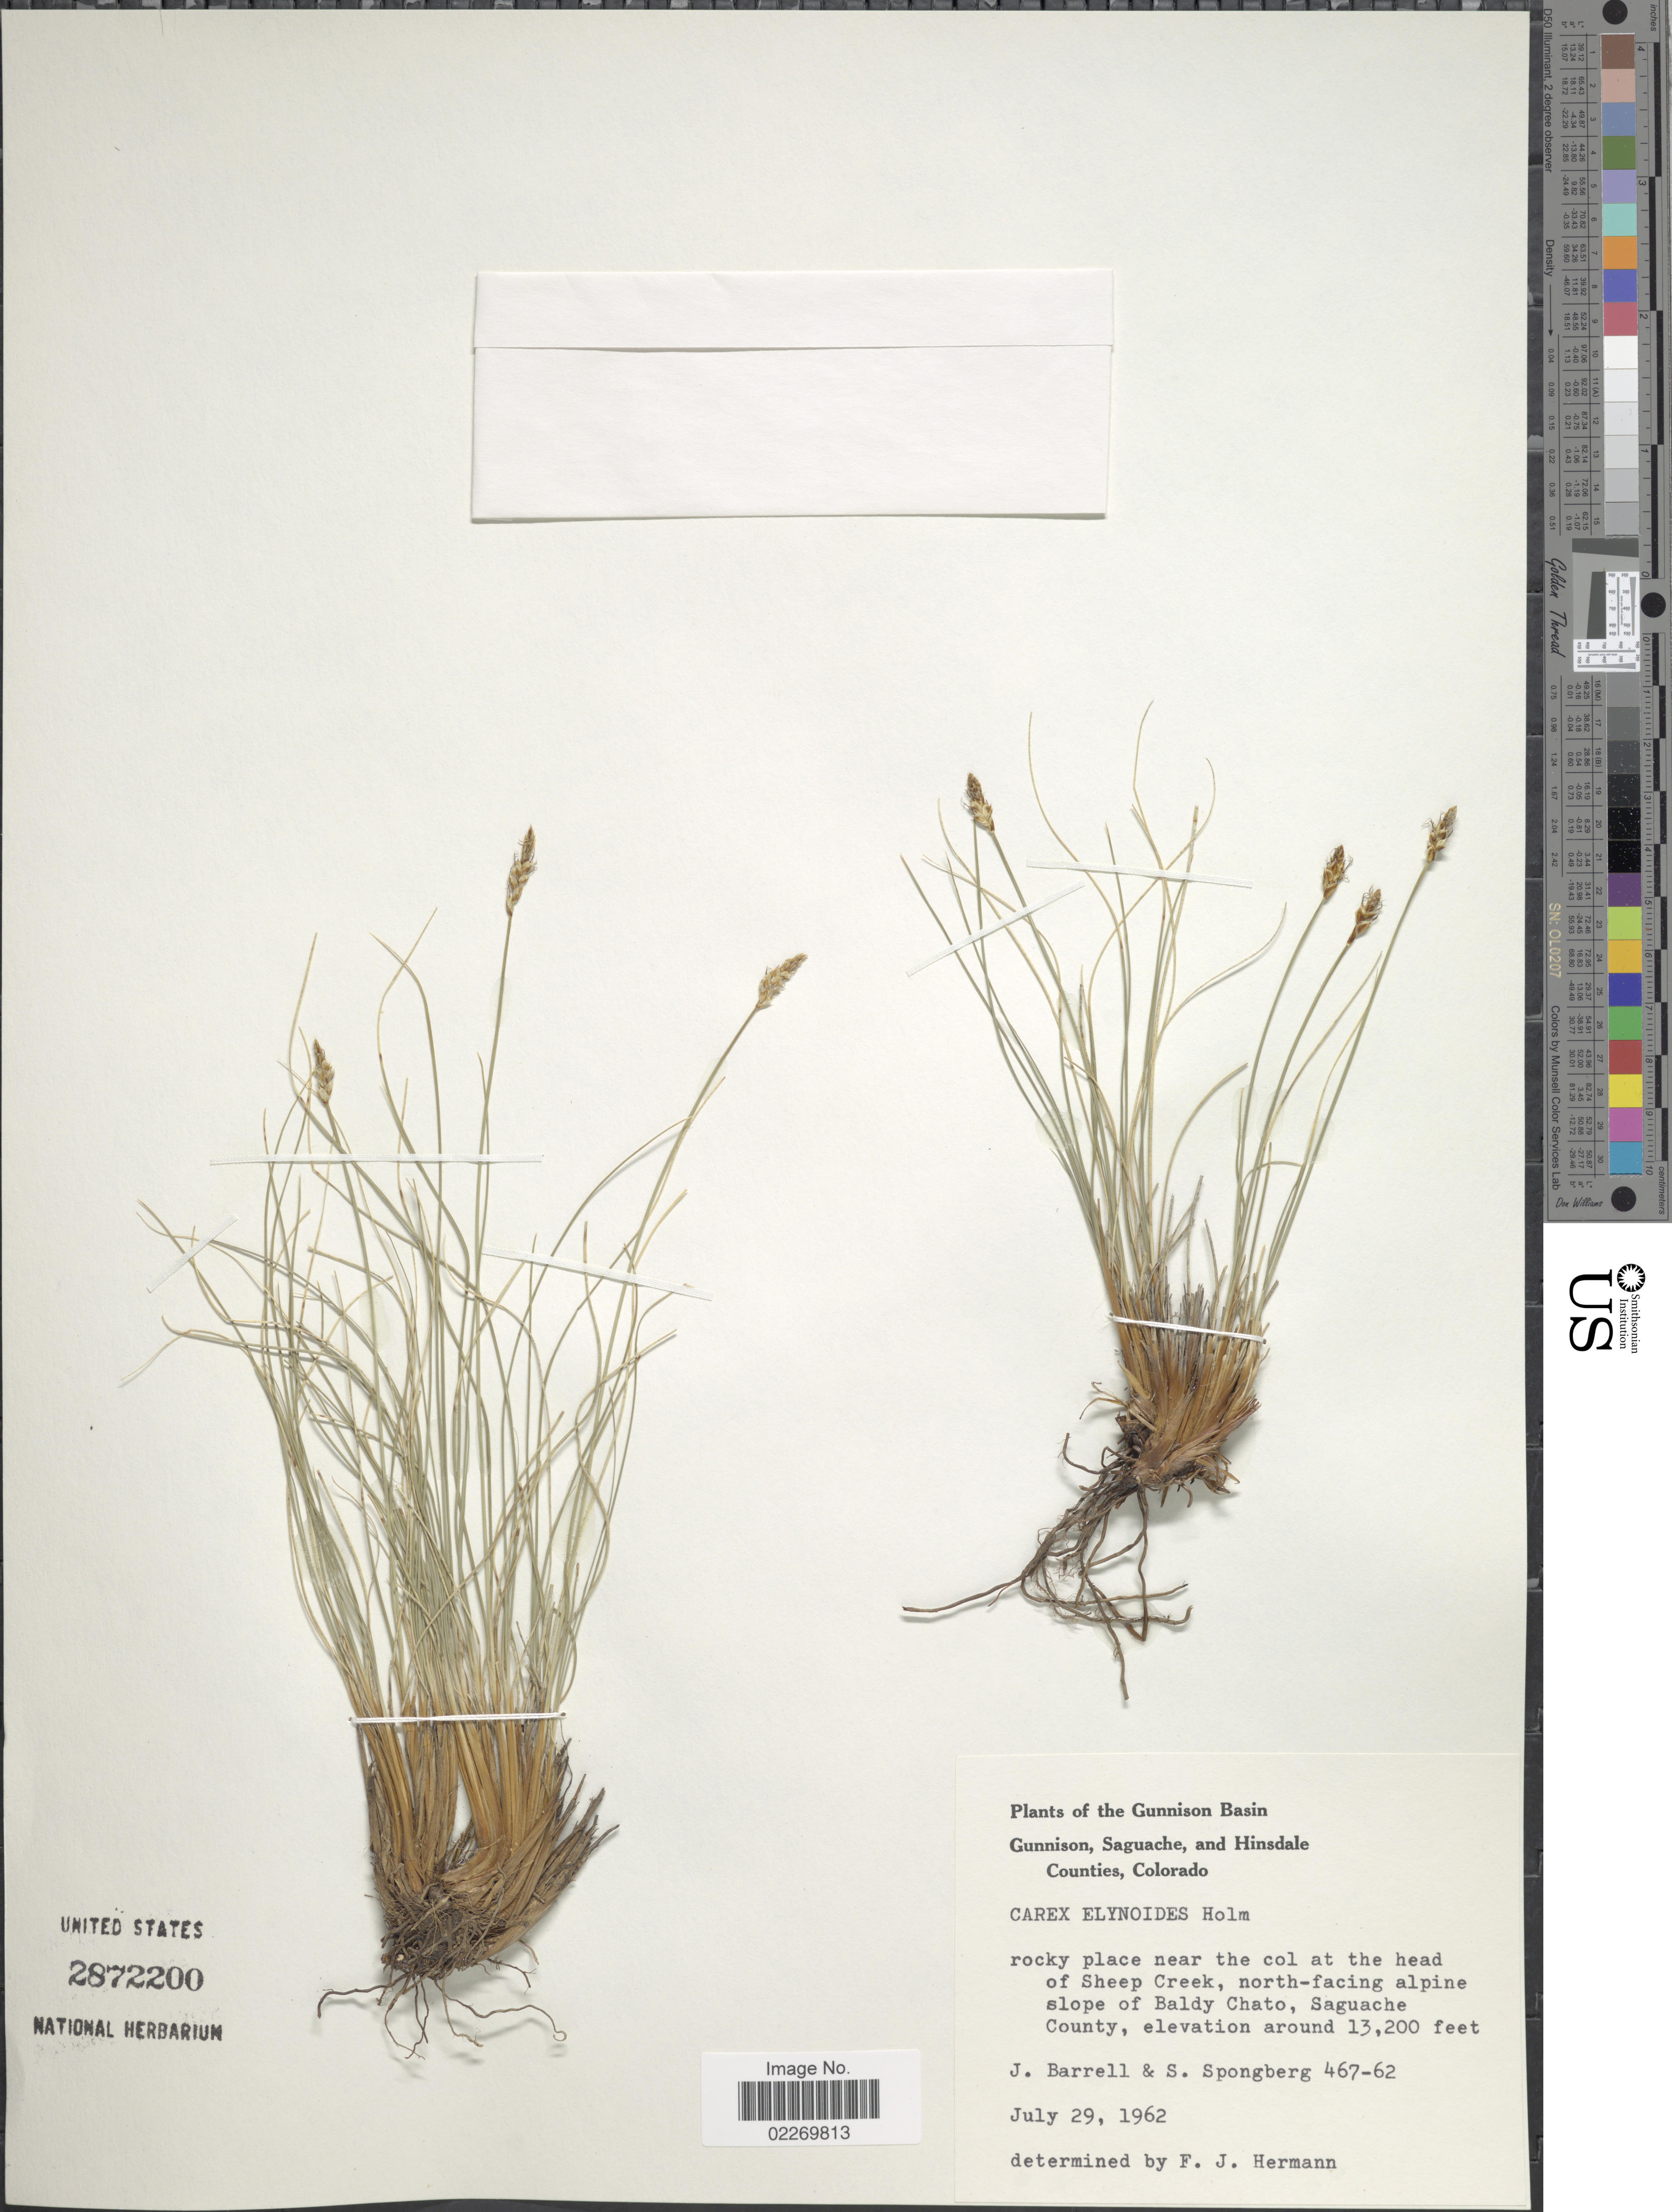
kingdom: Plantae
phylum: Tracheophyta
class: Liliopsida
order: Poales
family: Cyperaceae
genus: Carex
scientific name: Carex elynoides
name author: Holm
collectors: J. Barrell & S. A.Spongberg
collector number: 467-62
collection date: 1962-07-29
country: United States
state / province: Colorado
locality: Gunnison Basin. Gunnison, Saguache, and Hinsdale Counties. Rocky place near the col at the head of Sheep Creek, north-facing alpine slope of Baldy Chato, Saguache County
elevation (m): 4023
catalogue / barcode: US 2872200